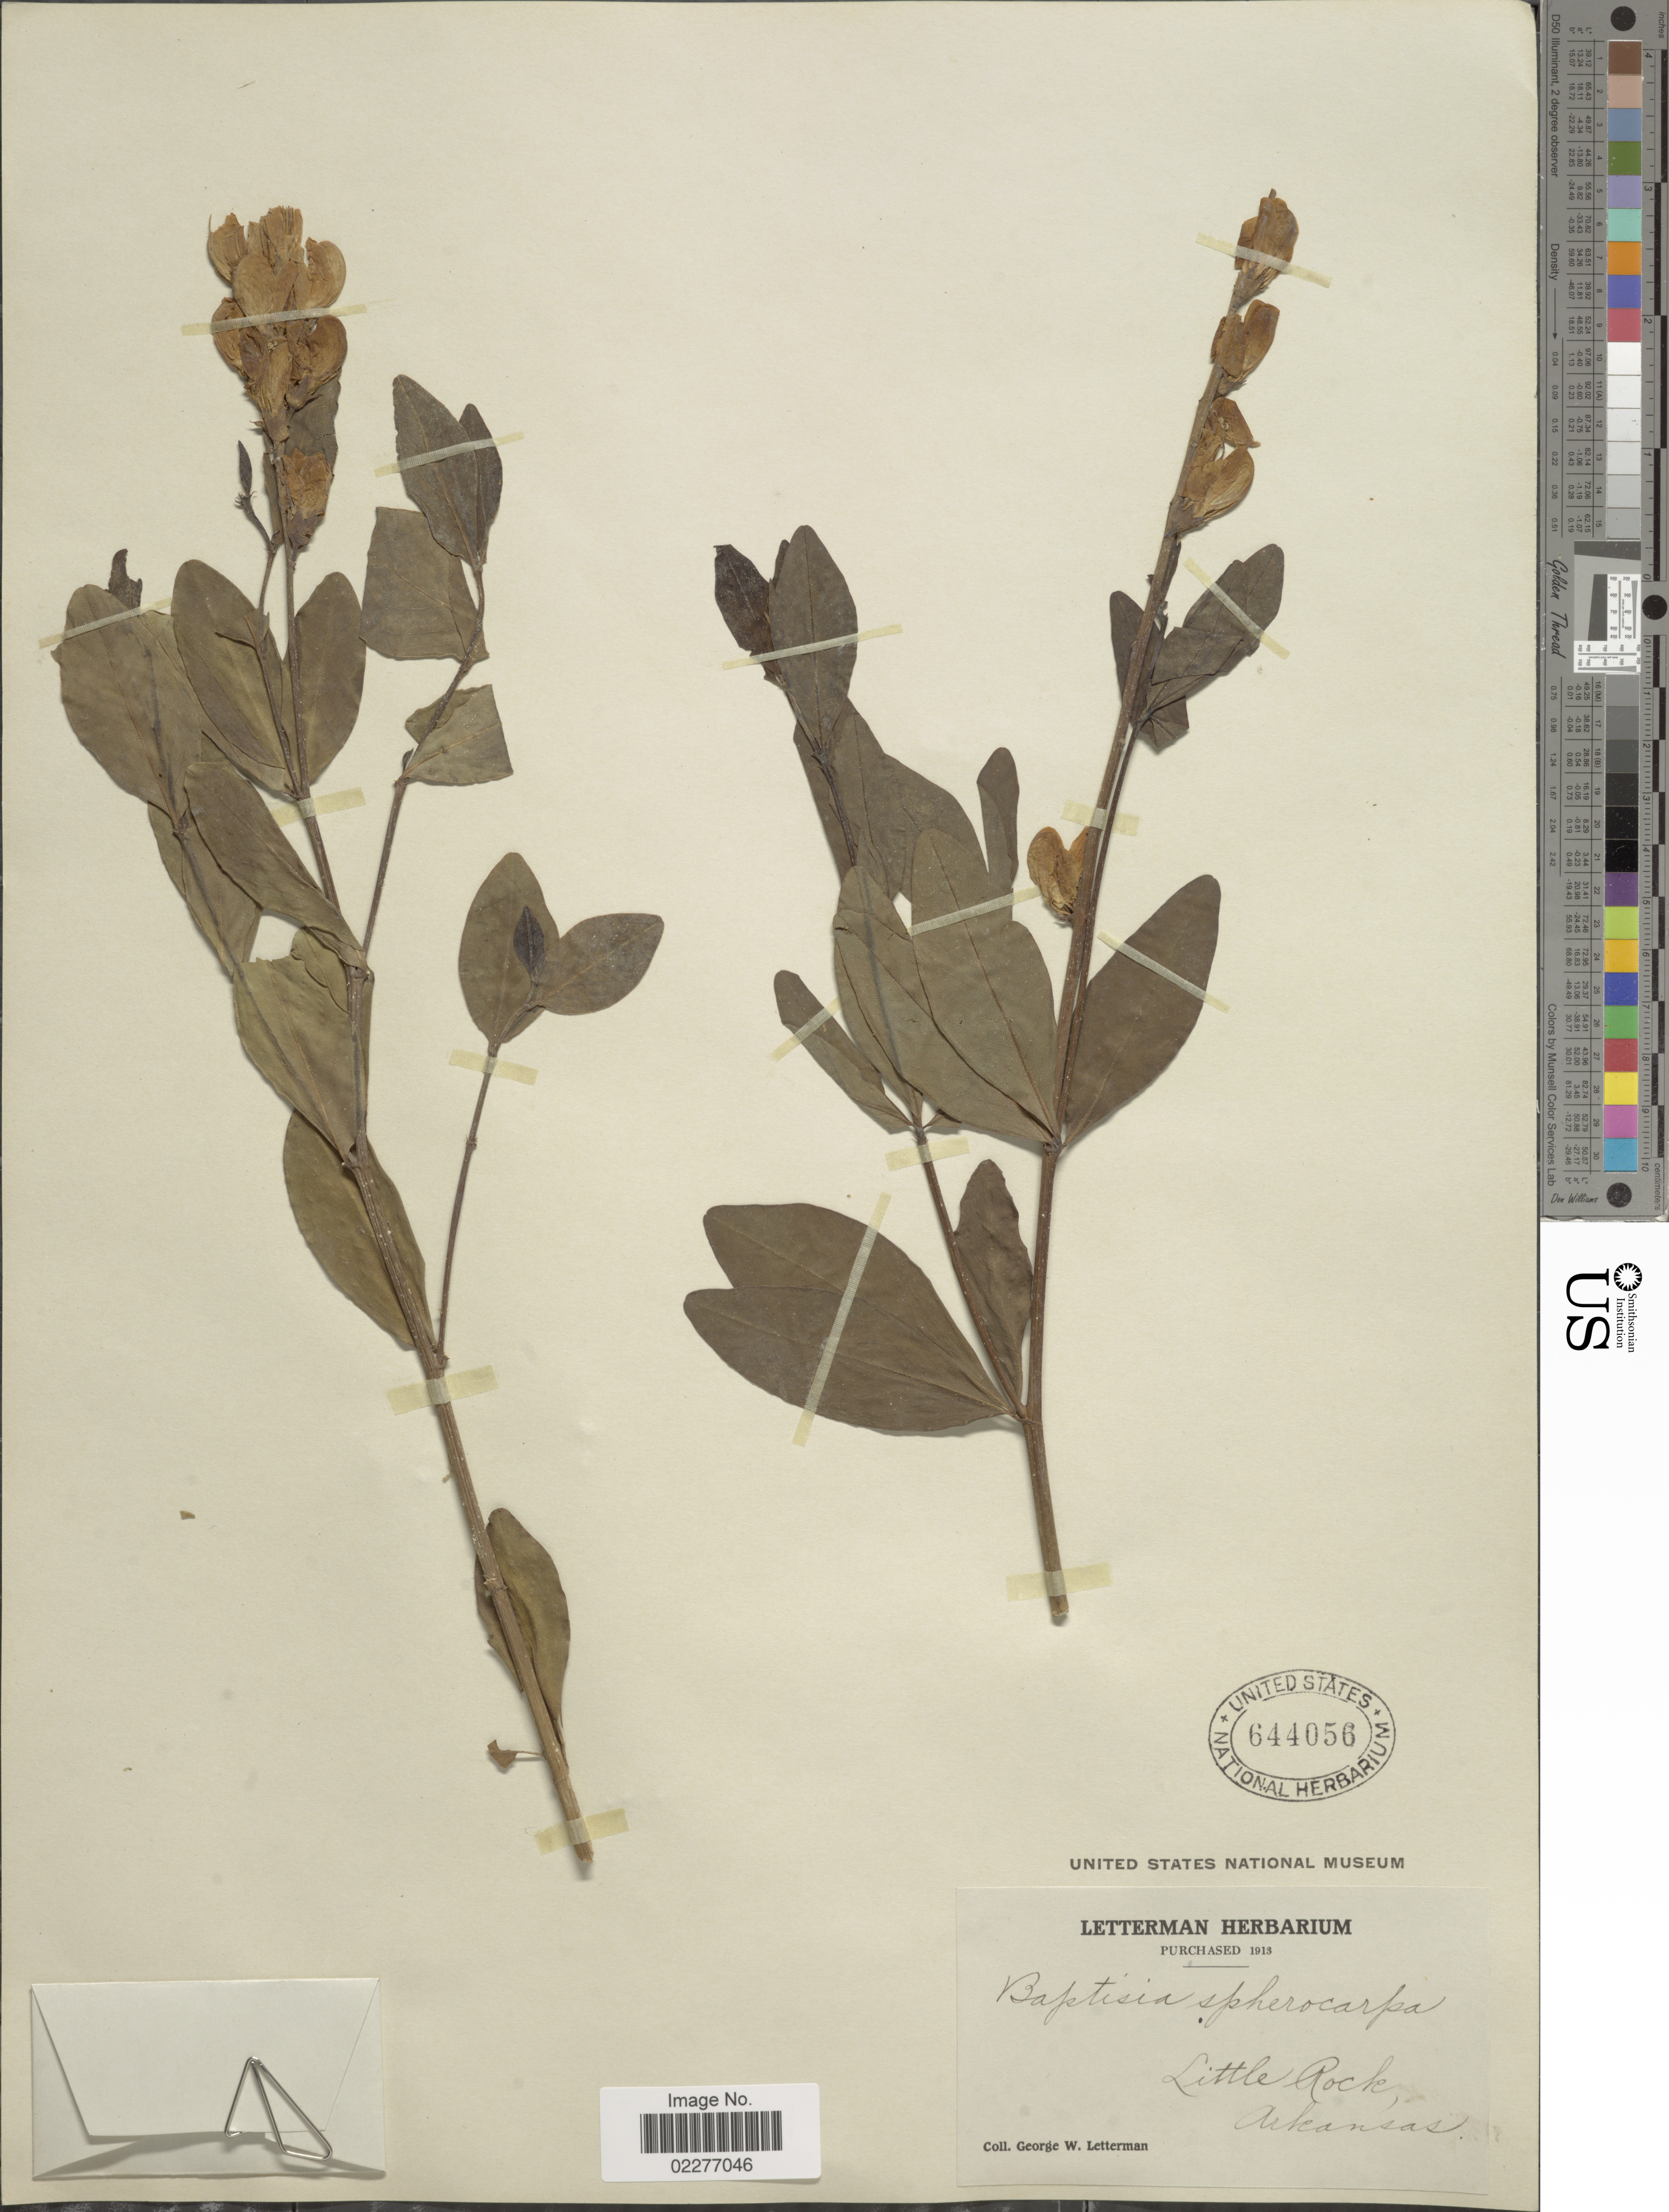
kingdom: Plantae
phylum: Tracheophyta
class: Magnoliopsida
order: Fabales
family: Fabaceae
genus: Baptisia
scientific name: Baptisia sphaerocarpa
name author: Nutt.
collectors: G. W. Letterman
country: United States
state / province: Arkansas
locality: Little Rock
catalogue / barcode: US 644056